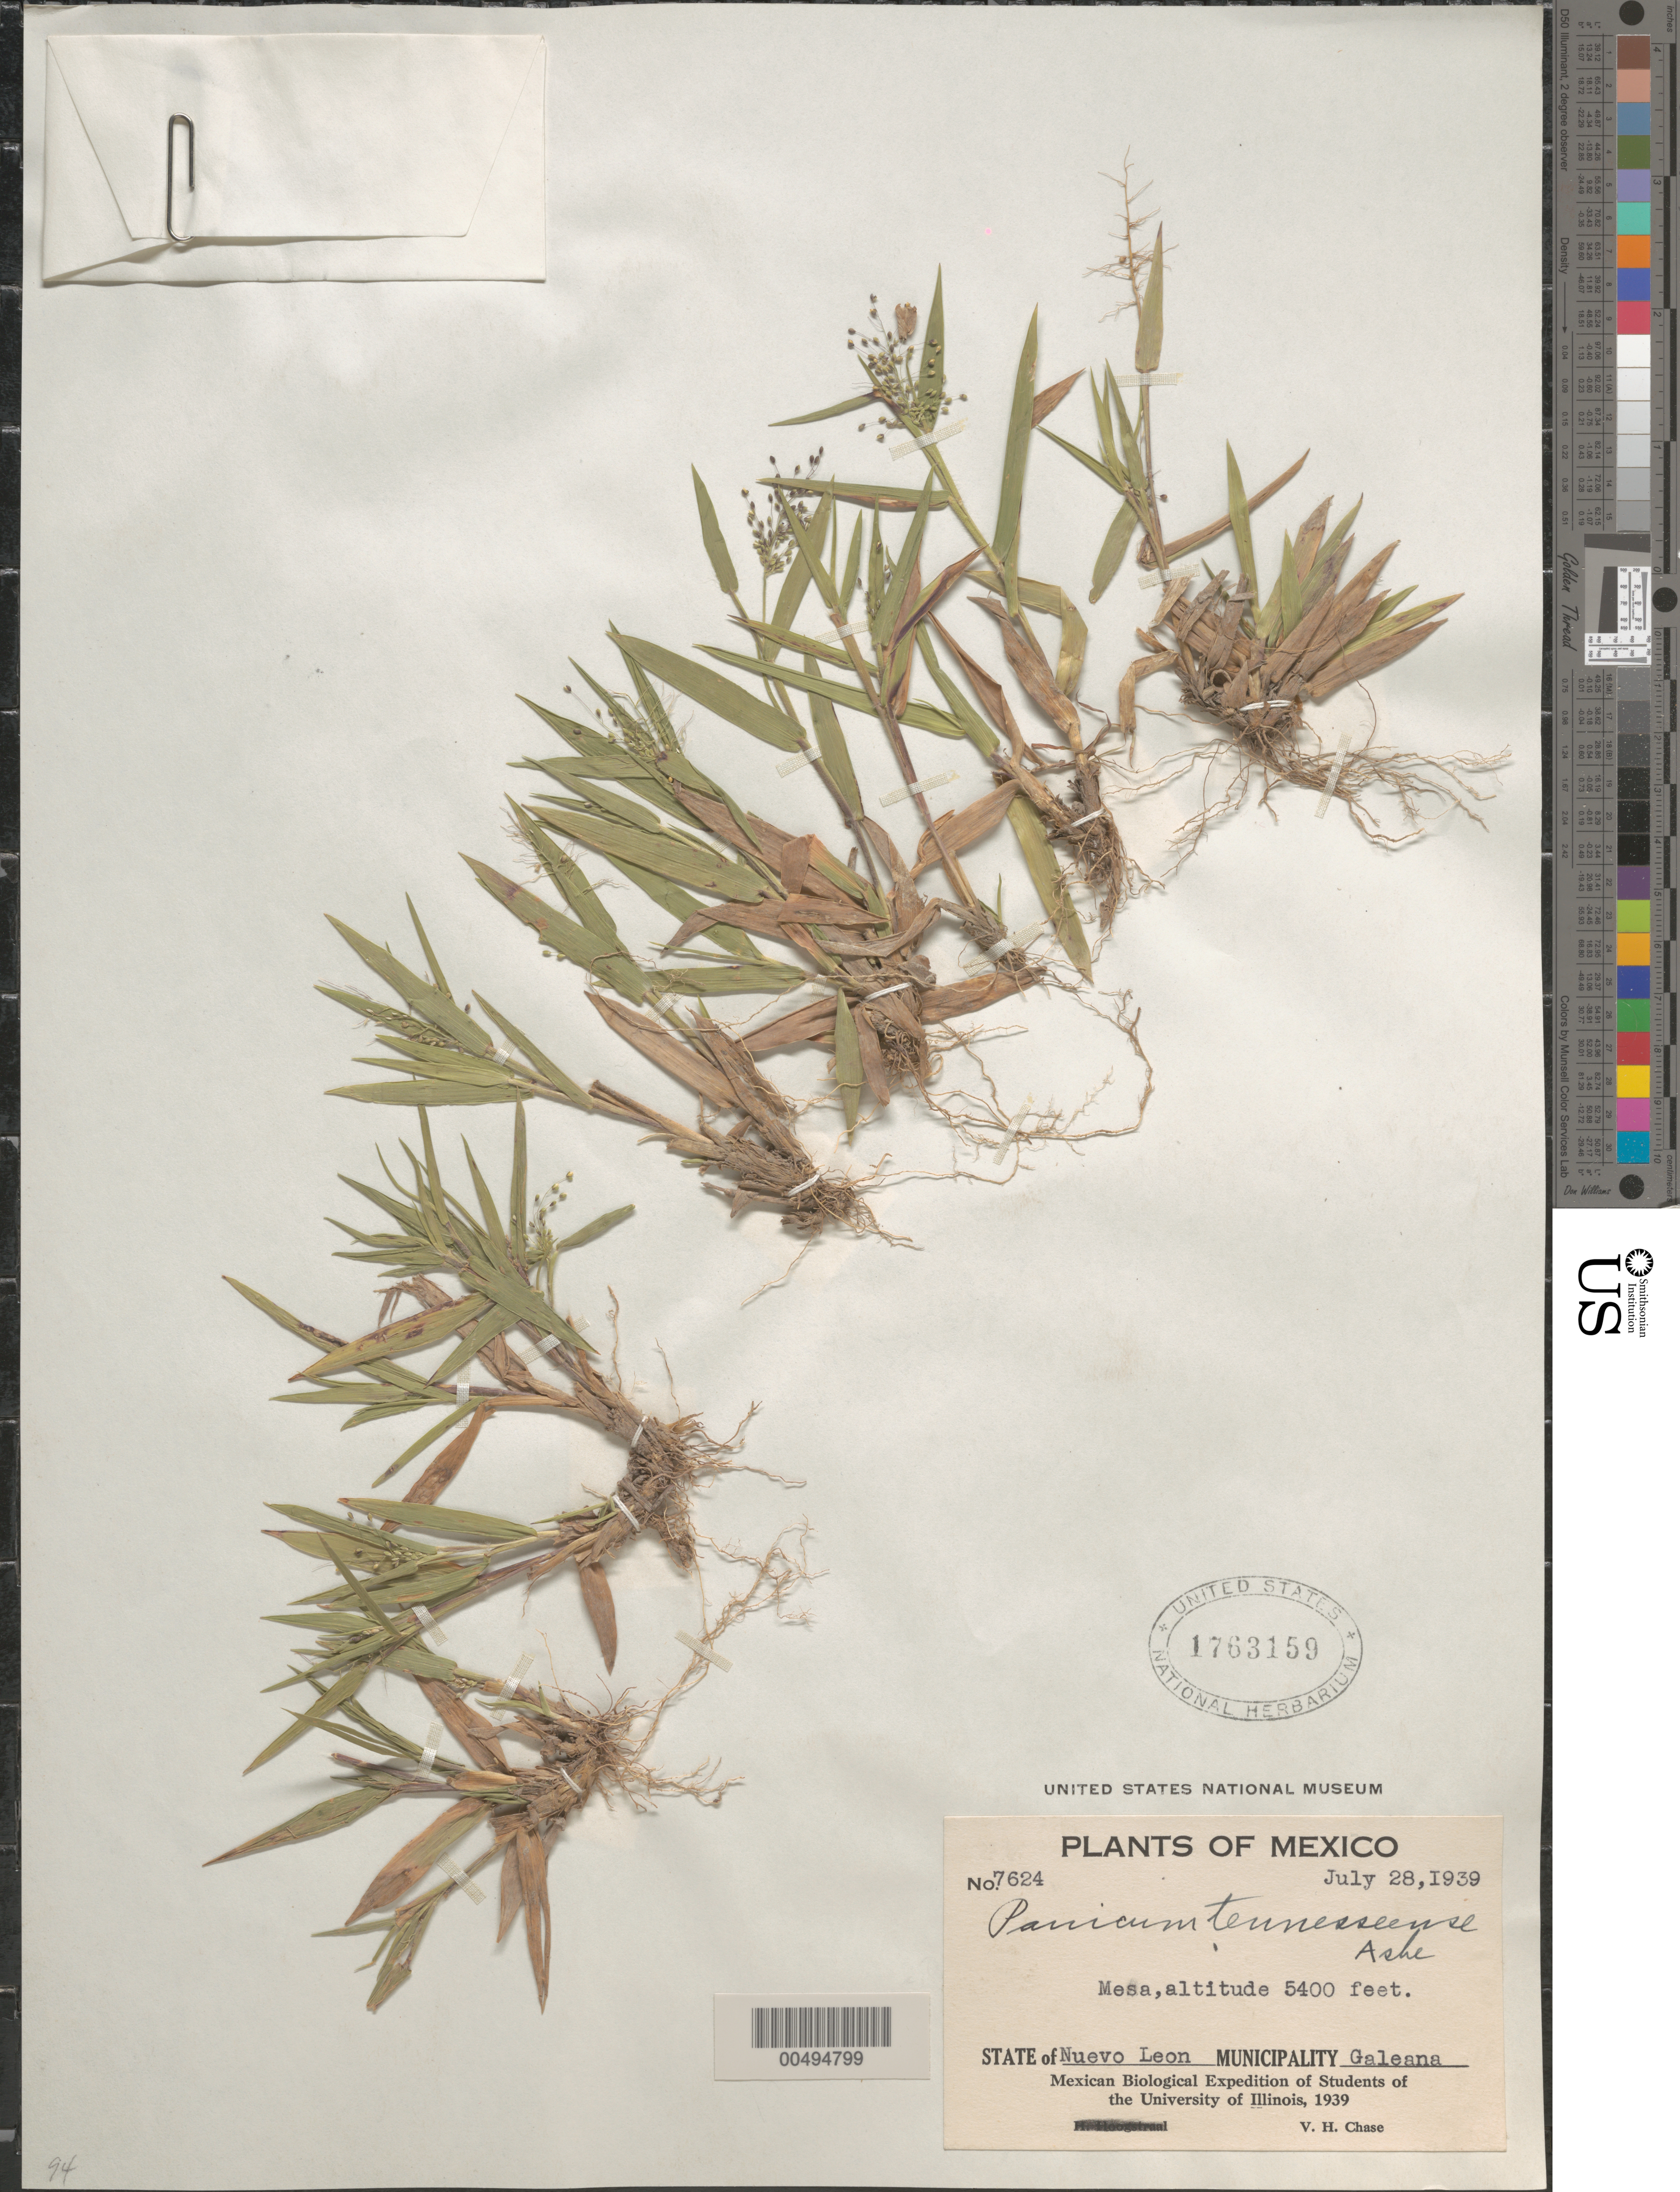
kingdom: Plantae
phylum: Tracheophyta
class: Liliopsida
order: Poales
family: Poaceae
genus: Panicum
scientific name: Panicum lanuginosum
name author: Elliott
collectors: V. H. Chase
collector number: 7624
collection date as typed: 28 Jul 1939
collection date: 1939-07-28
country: Mexico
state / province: Nuevo León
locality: Mun: Galeana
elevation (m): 1646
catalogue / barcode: US 1763159